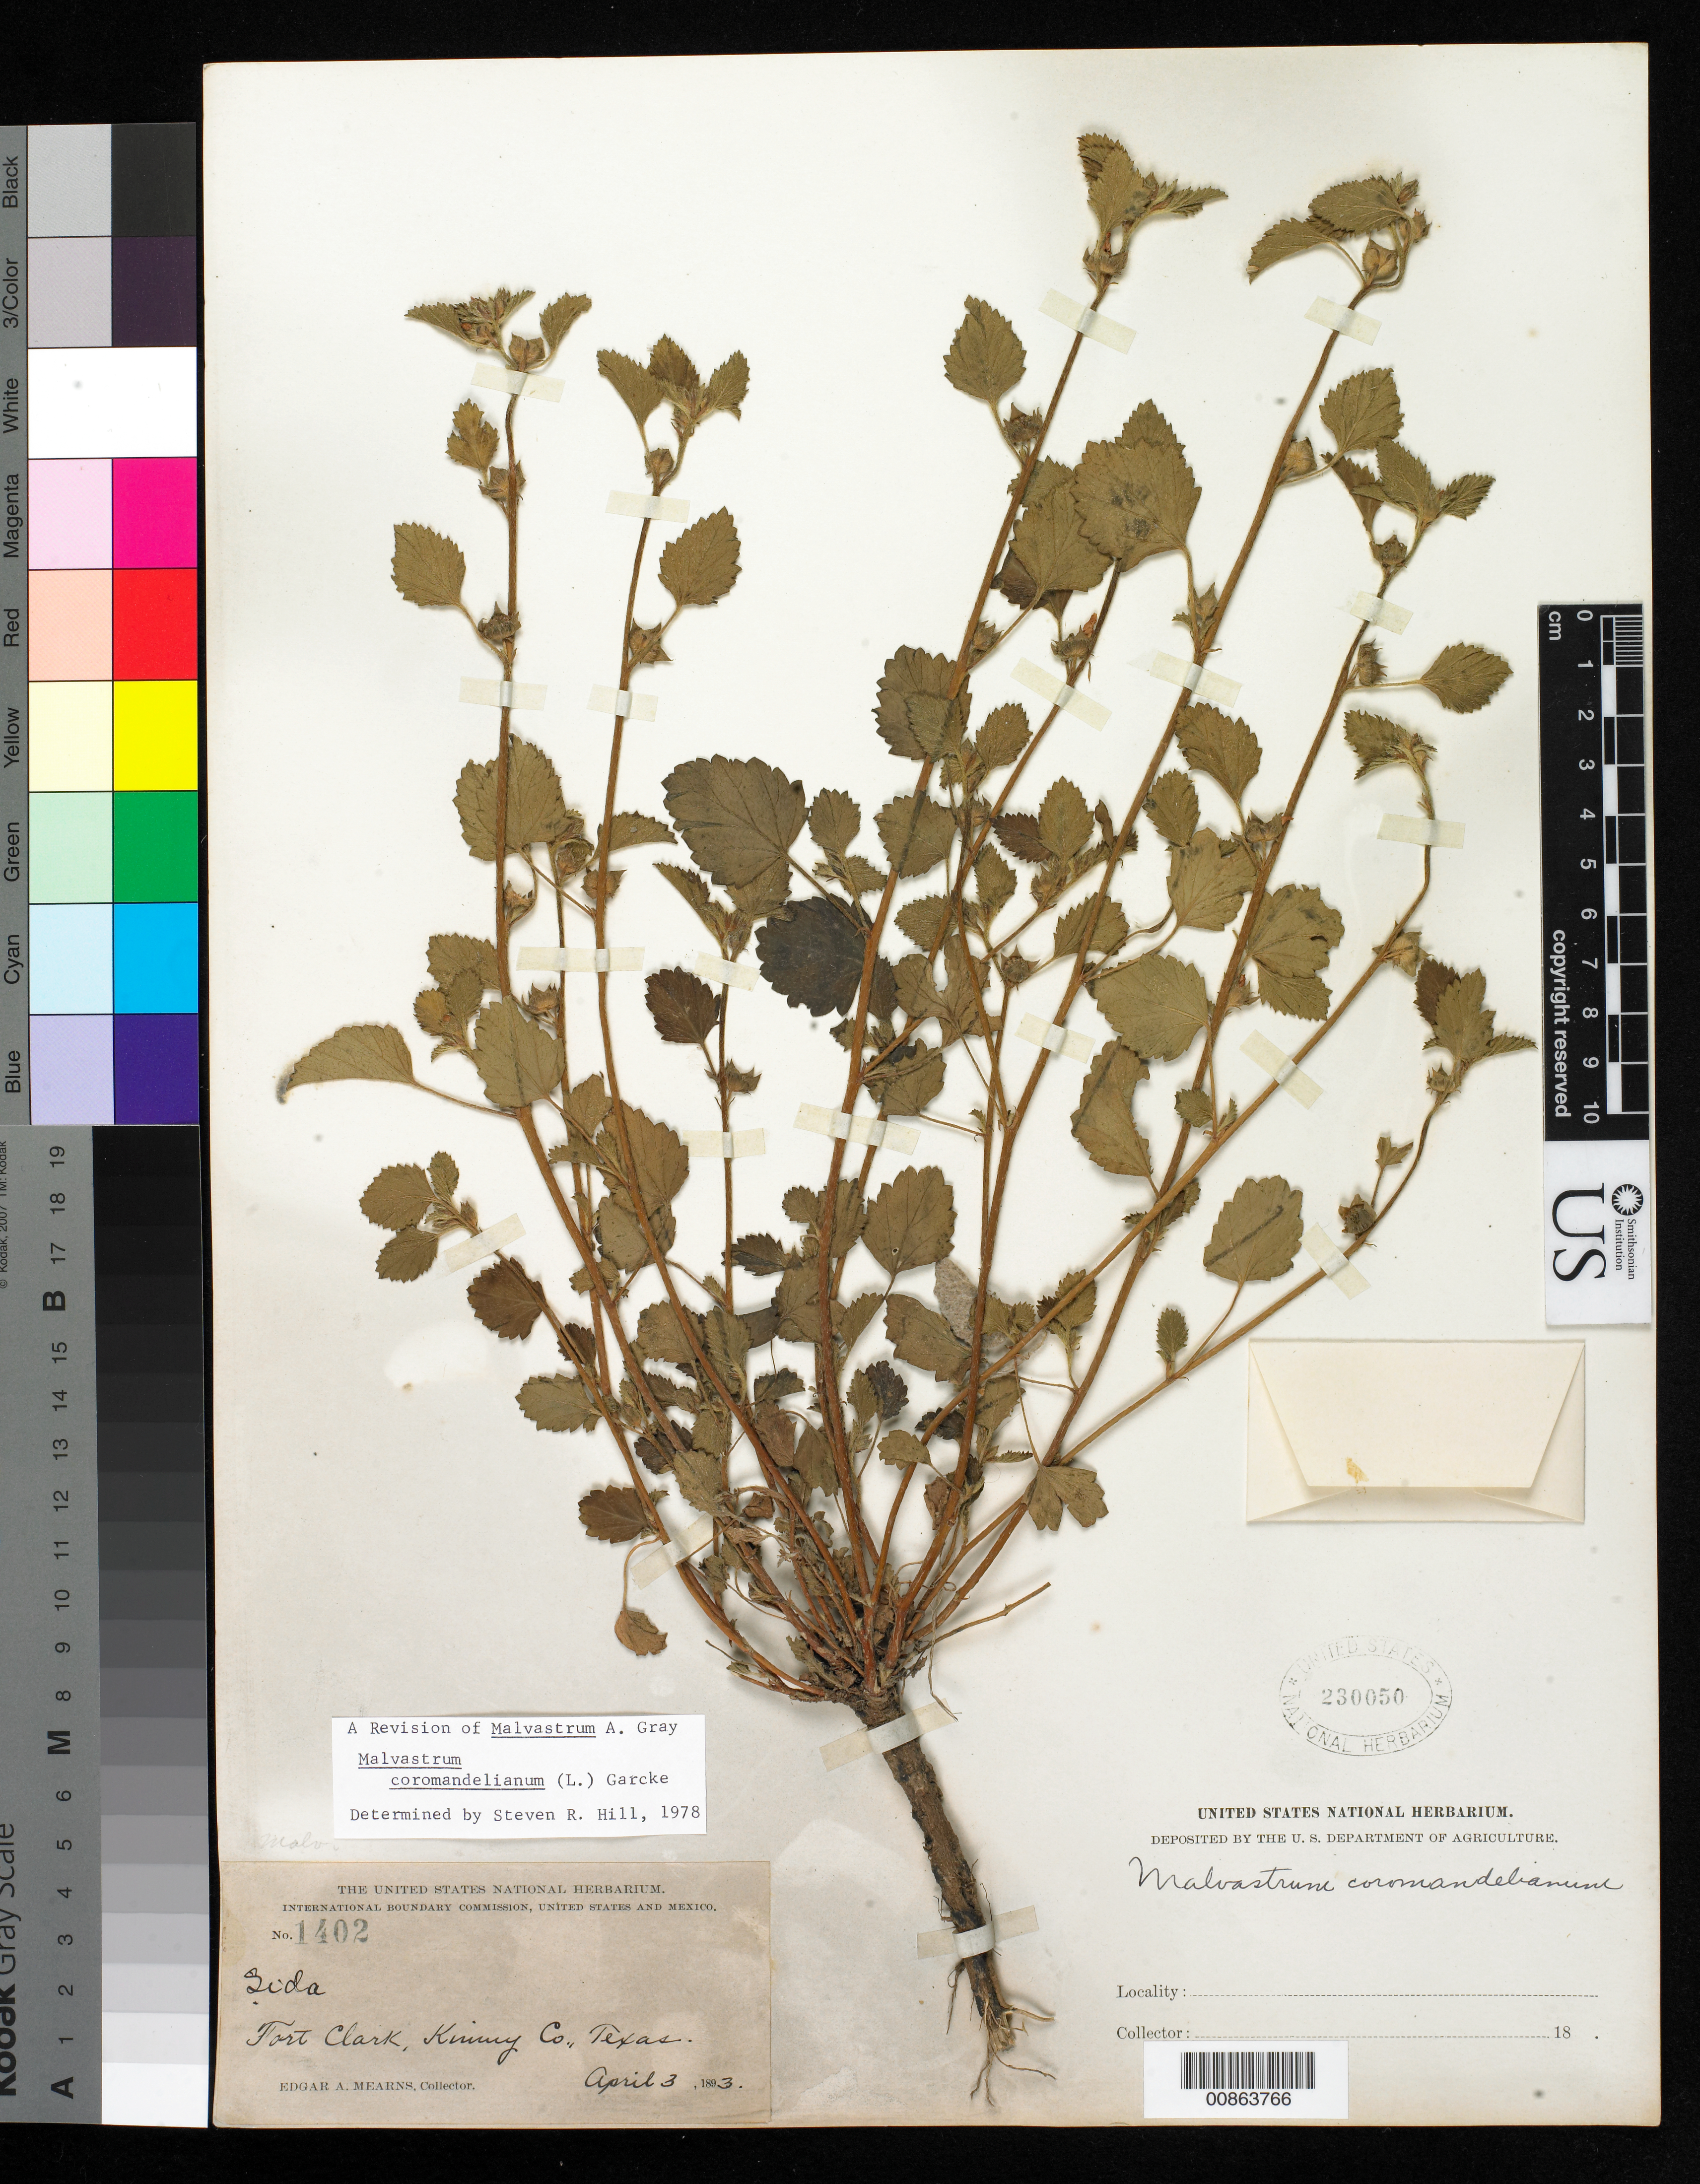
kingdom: Plantae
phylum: Tracheophyta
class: Magnoliopsida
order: Malvales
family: Malvaceae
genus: Malvastrum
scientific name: Malvastrum coromandelianum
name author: (L.) Garcke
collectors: E. A. Mearns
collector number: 1402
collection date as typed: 03 Apr 1893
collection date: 1893-04-03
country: United States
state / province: Texas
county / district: Kinney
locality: Fort Clark, Kinney County, Texas.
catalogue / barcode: US 230050